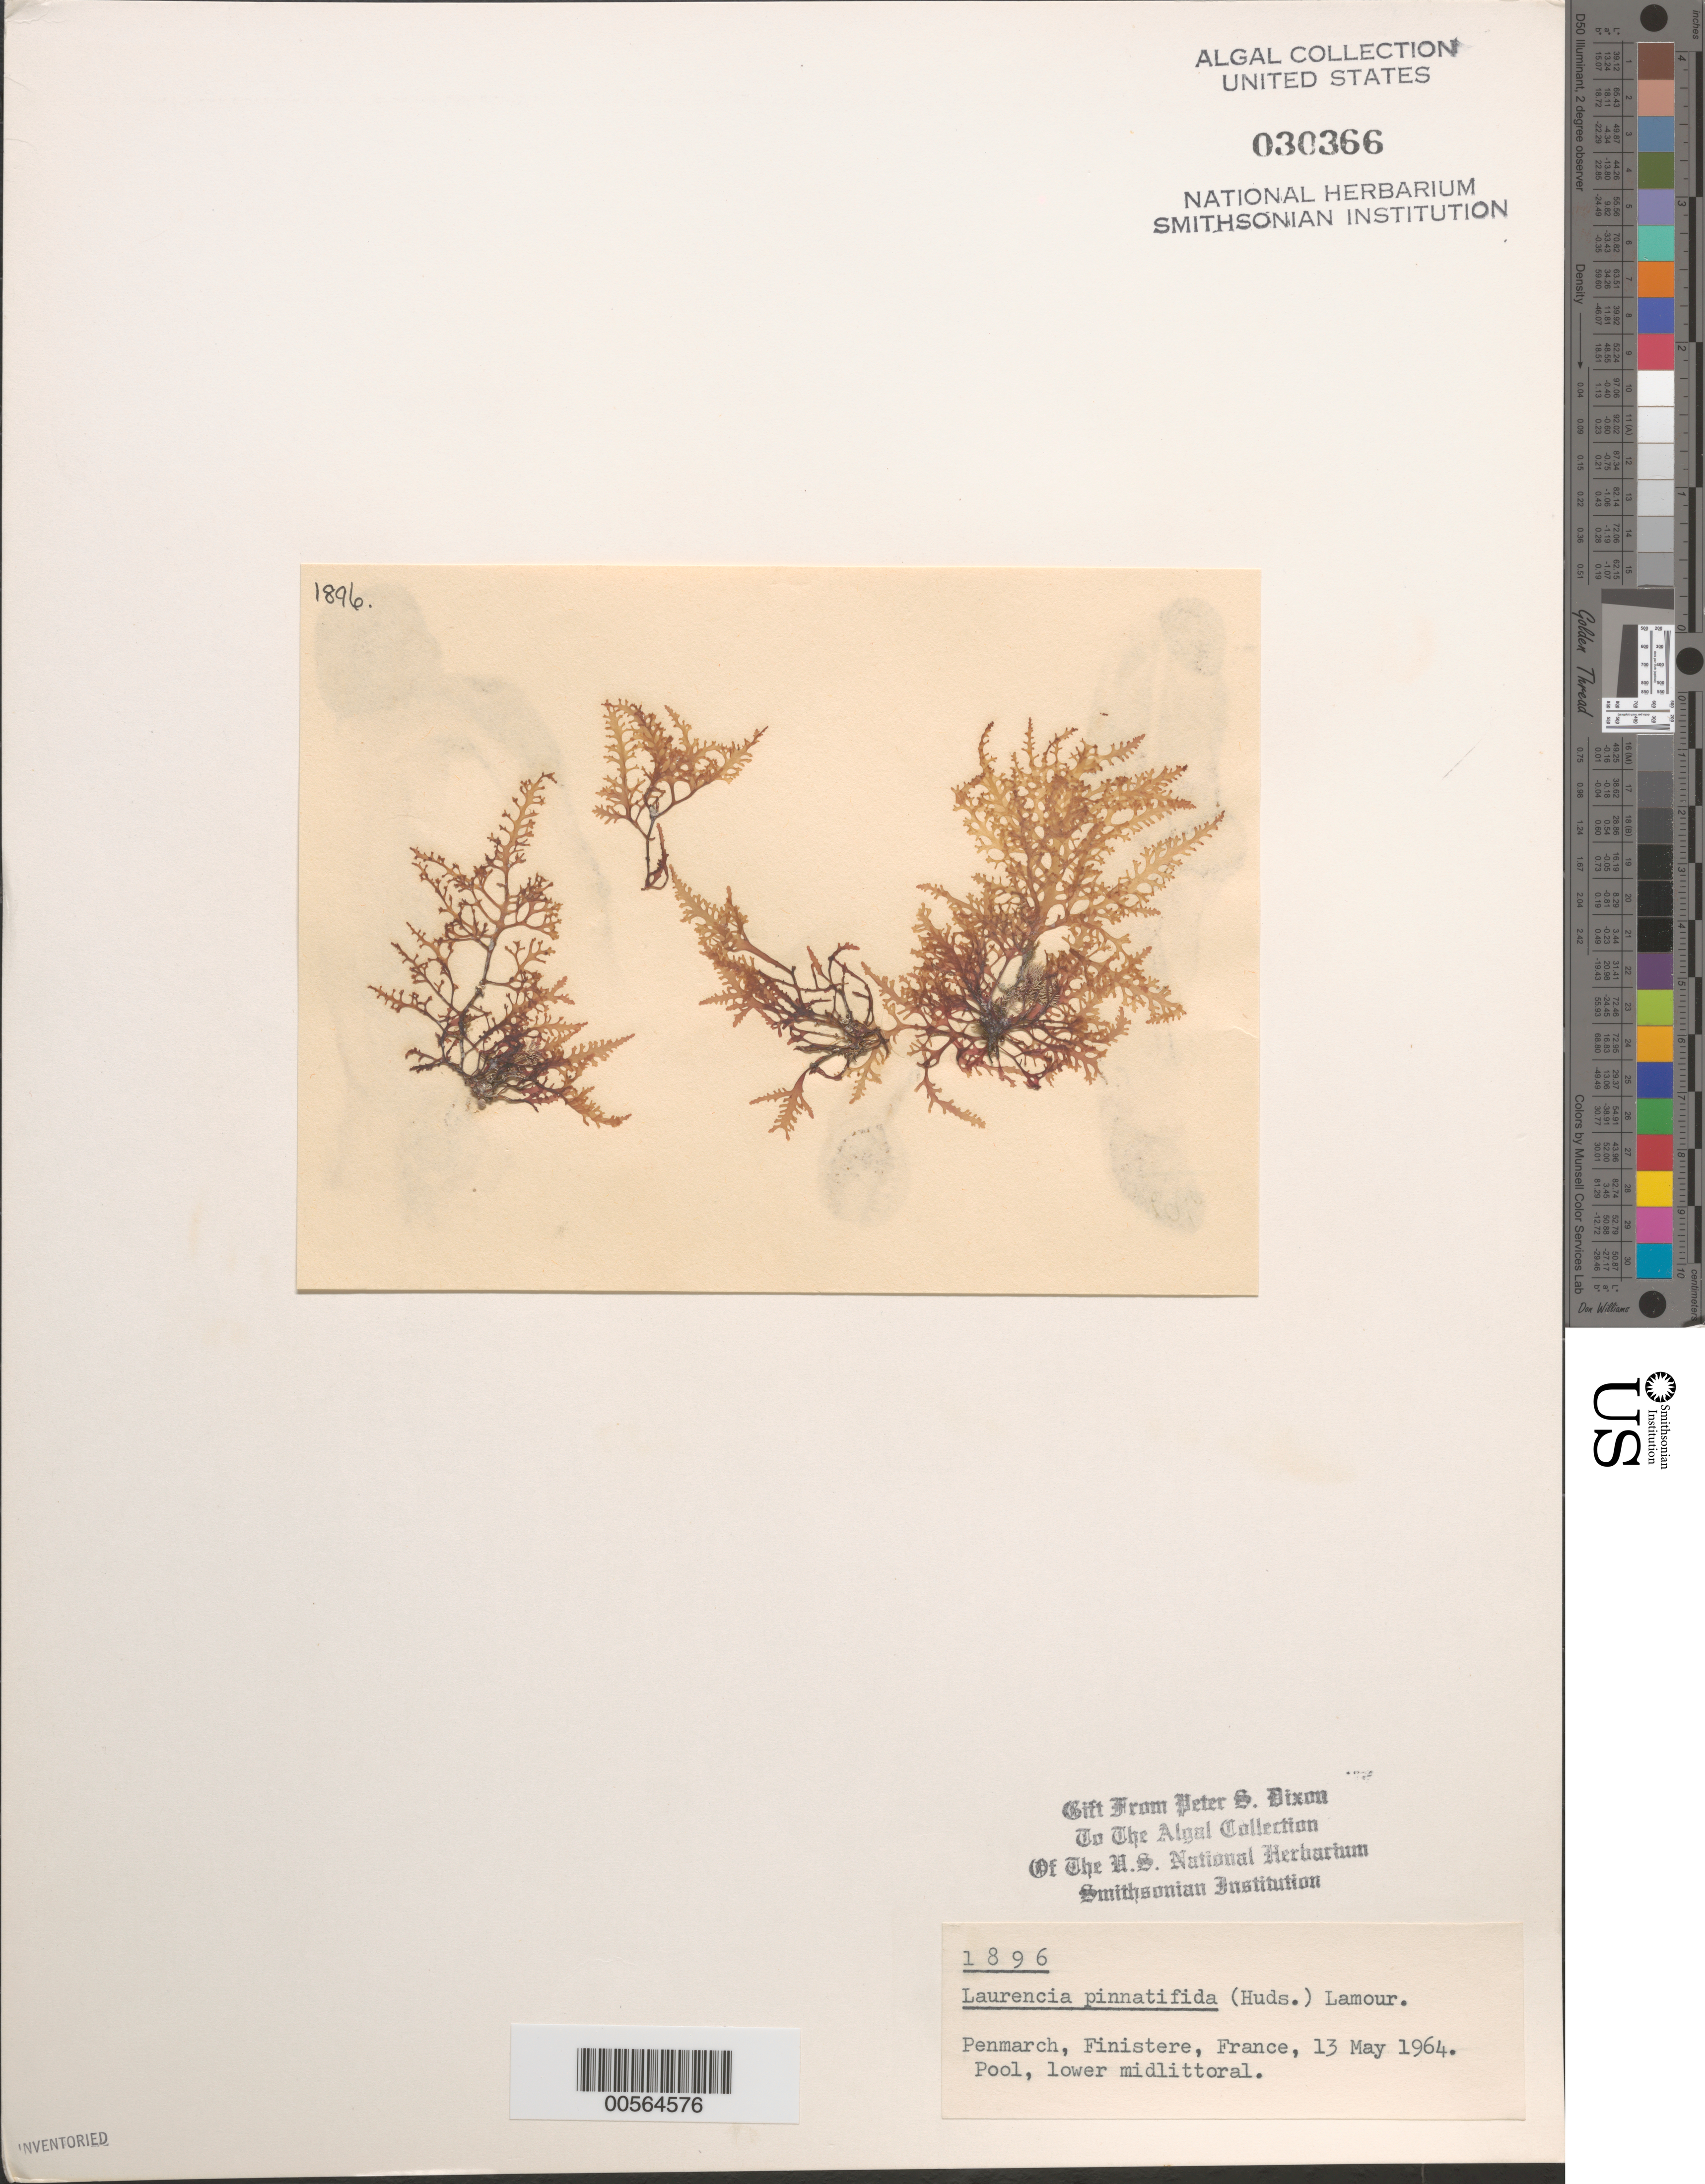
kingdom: Plantae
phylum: Rhodophyta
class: Florideophyceae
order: Ceramiales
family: Rhodomelaceae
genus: Osmundea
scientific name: Osmundea pinnatifida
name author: (Huds.) Stackh.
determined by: Algae name updating Project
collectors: P. S. Dixon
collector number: PSD 1896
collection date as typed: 13 May 1964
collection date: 1964-05-13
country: France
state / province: Bretagne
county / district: Finistère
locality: Penmarch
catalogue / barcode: US 30366